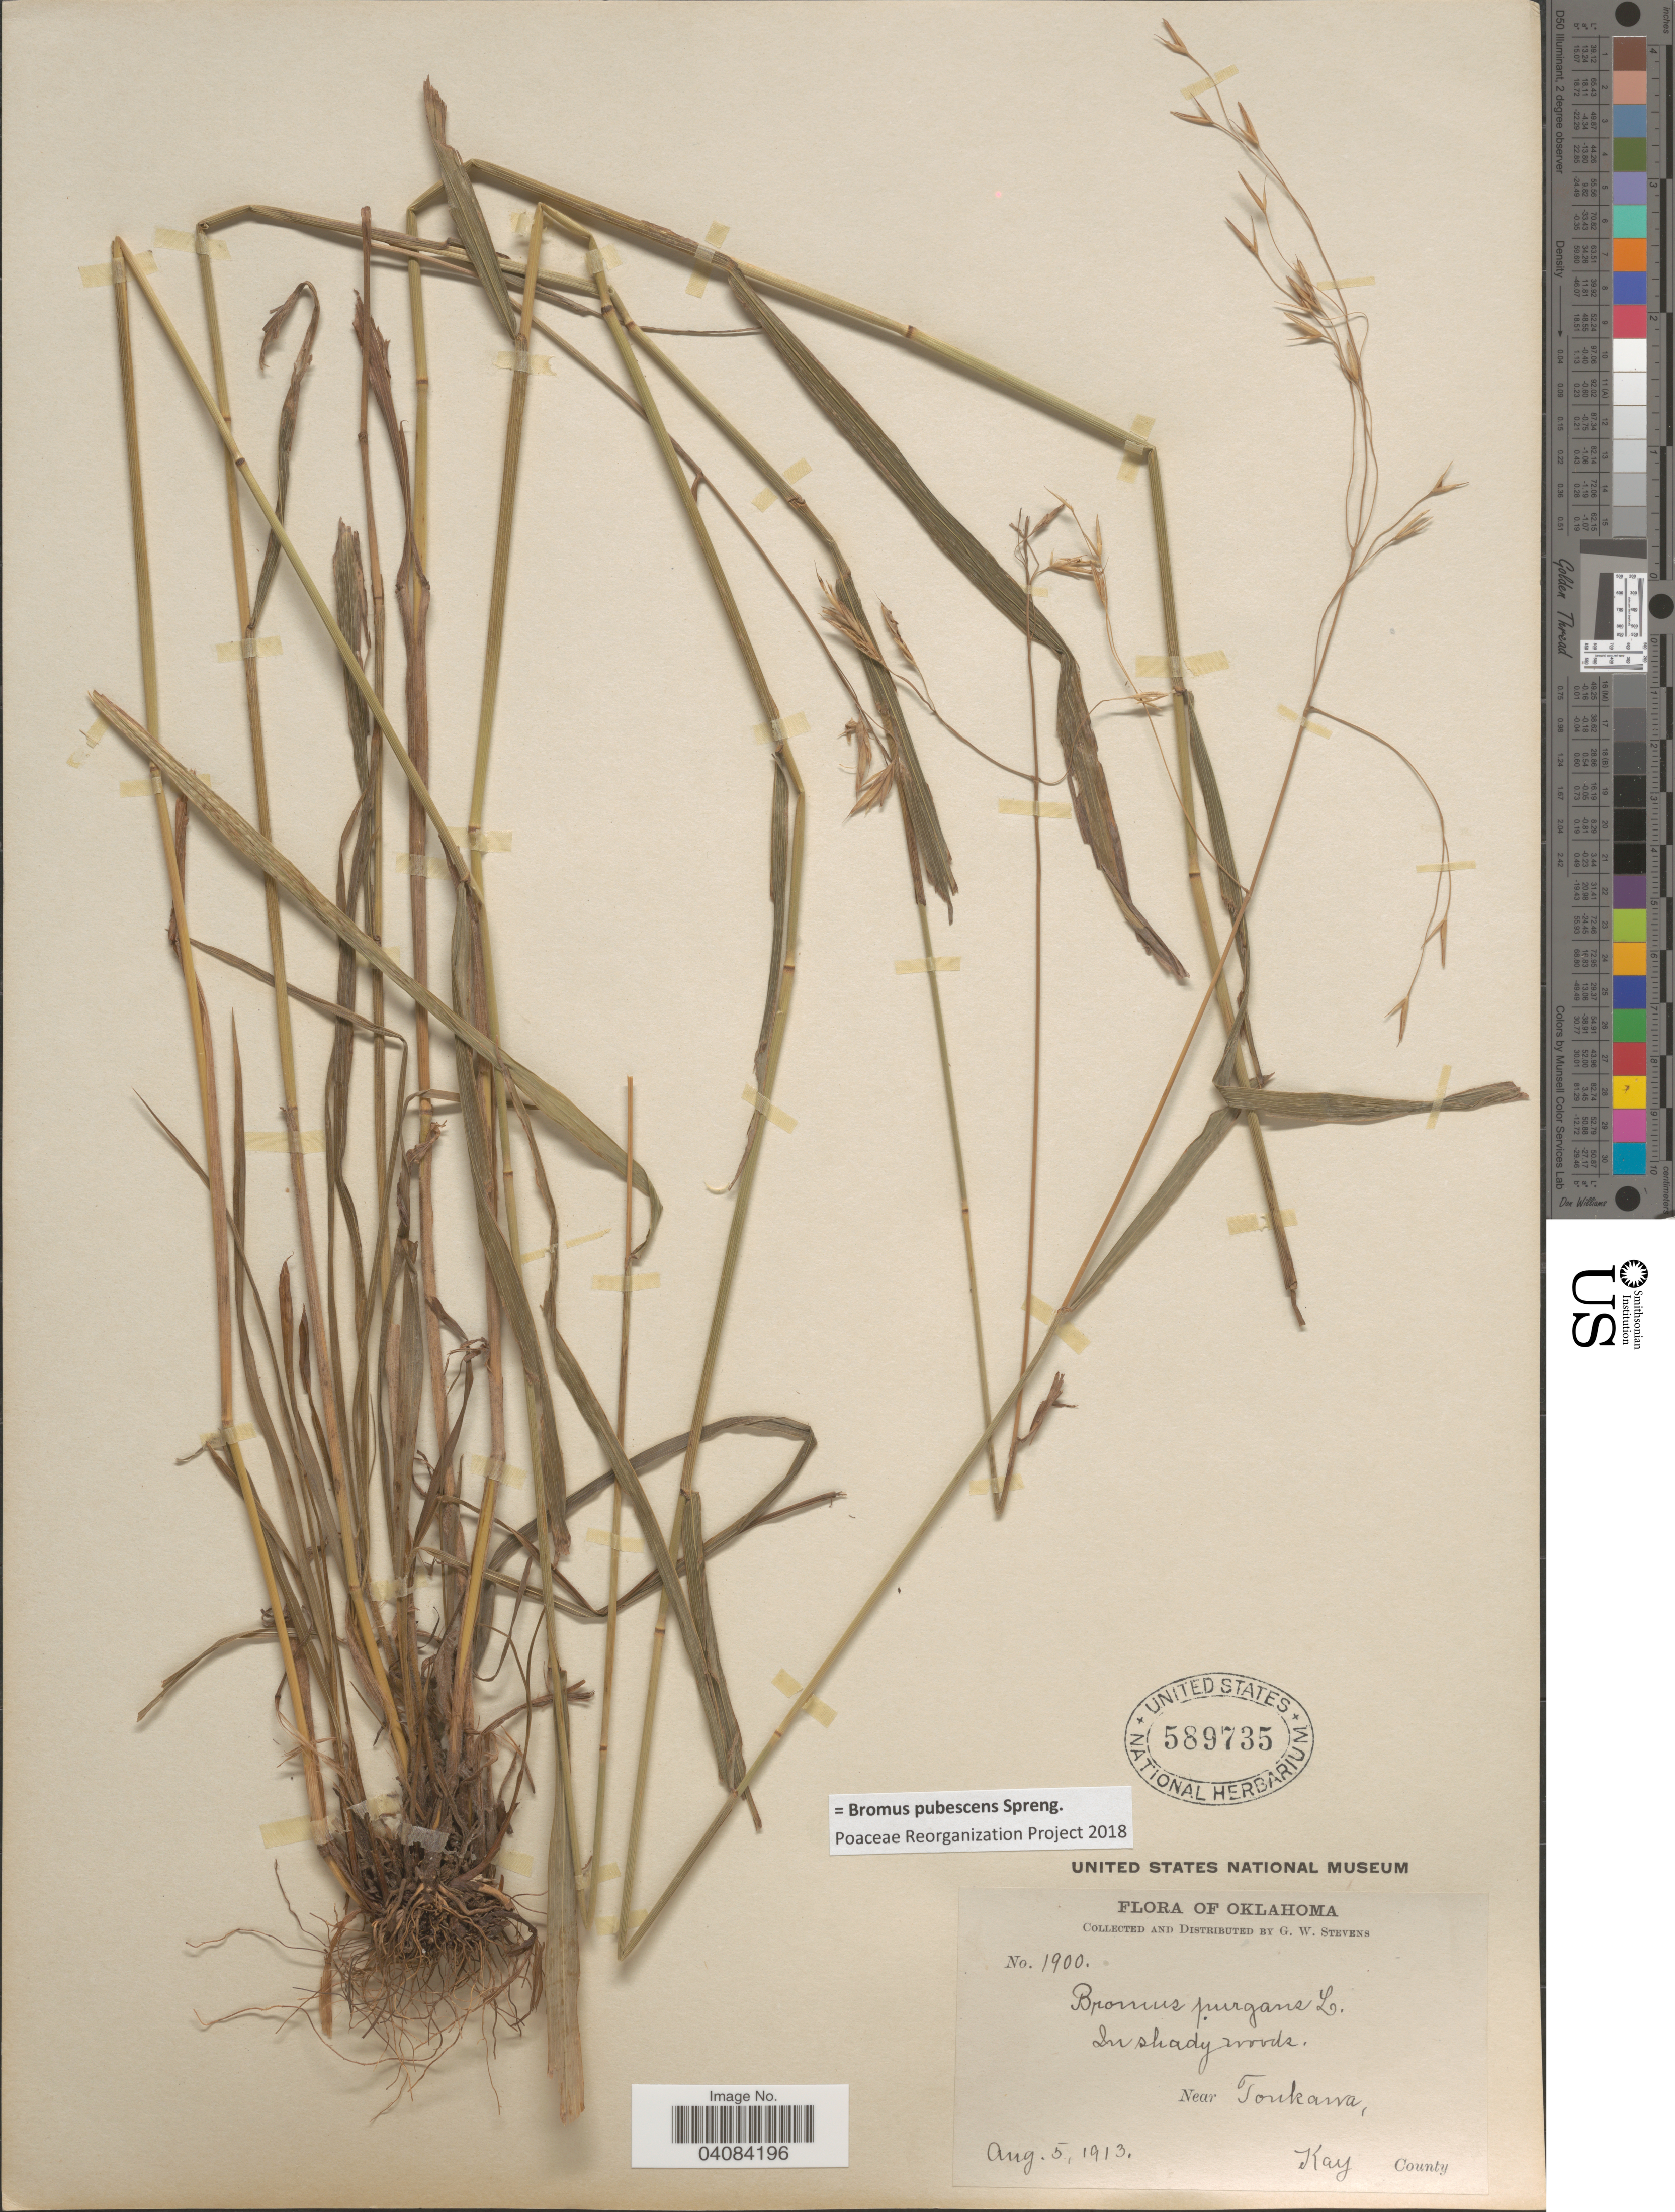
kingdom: Plantae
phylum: Tracheophyta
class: Liliopsida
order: Poales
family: Poaceae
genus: Bromus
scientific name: Bromus pubescens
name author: Muhl. ex Willd.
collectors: G. W. Stevens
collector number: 1900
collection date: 1913-08-05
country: United States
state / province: Oklahoma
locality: Near Tonkawa, Kay County.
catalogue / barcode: US 589735